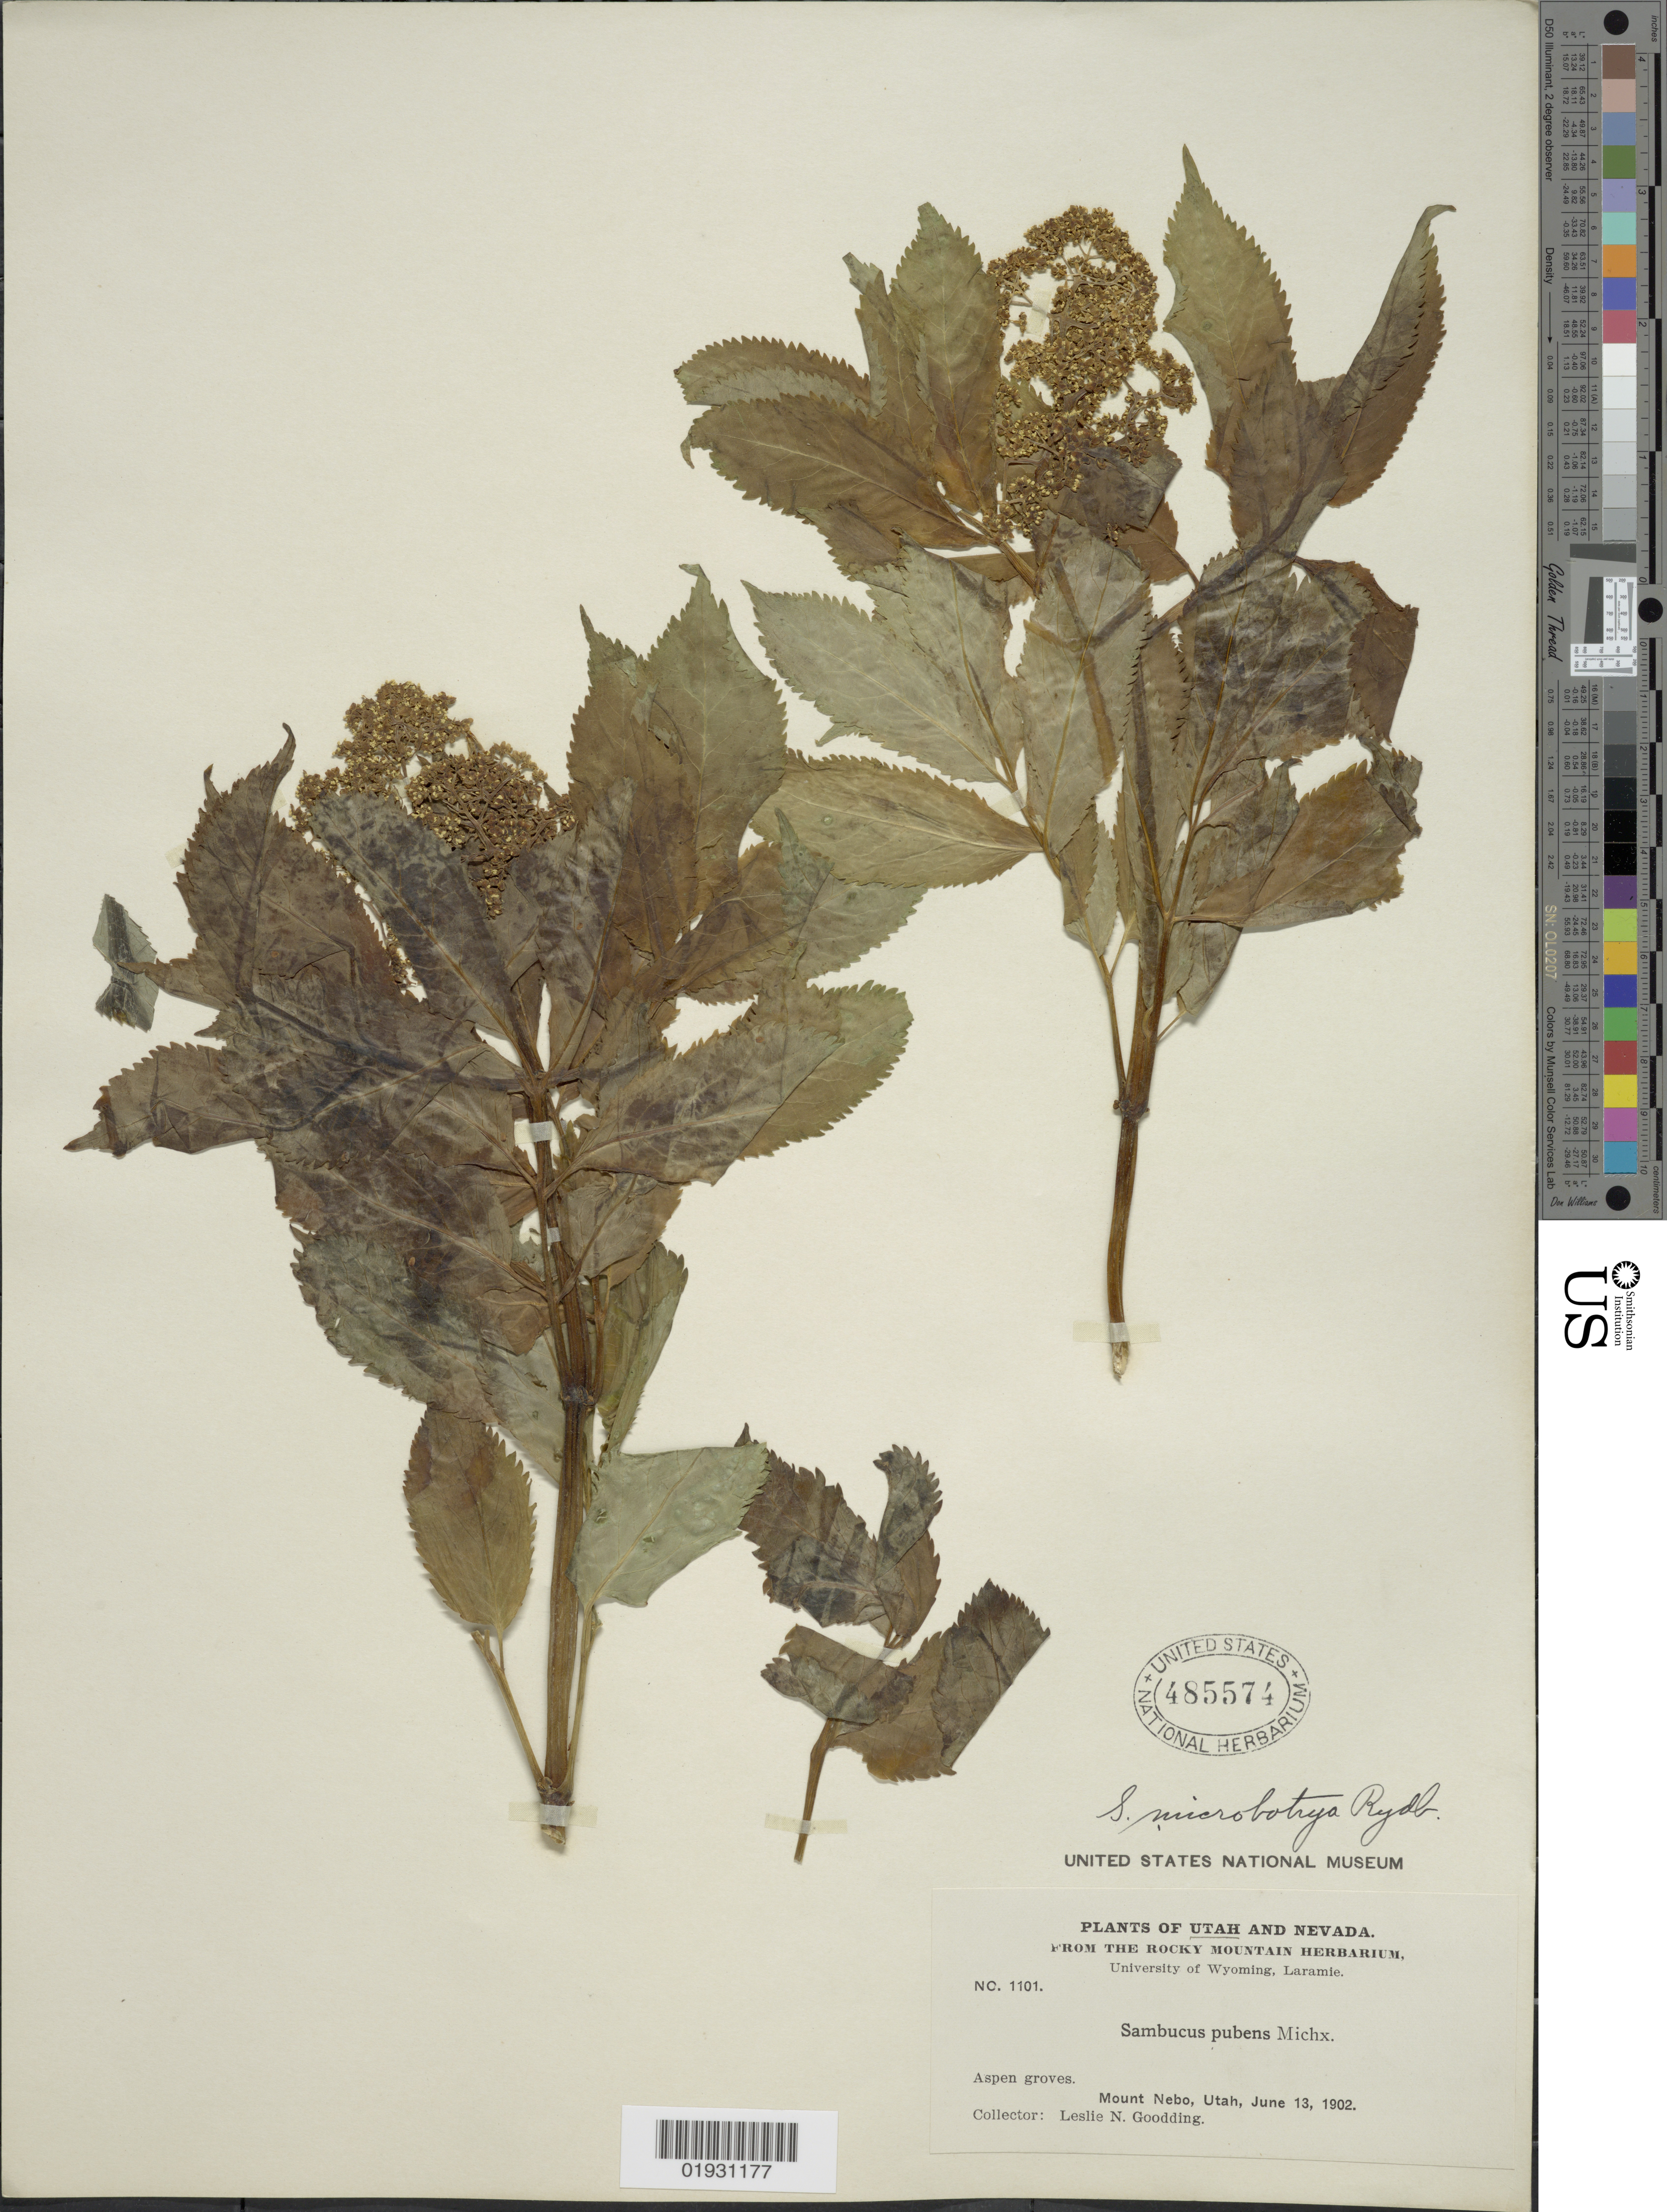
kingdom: Plantae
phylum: Tracheophyta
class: Magnoliopsida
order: Dipsacales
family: Viburnaceae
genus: Sambucus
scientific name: Sambucus microbotrys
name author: Rydb.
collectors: L. N. Goodding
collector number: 1101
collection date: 1902-06-13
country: United States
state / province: Utah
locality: Aspen groves. Mount Nebo.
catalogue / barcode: US 485574